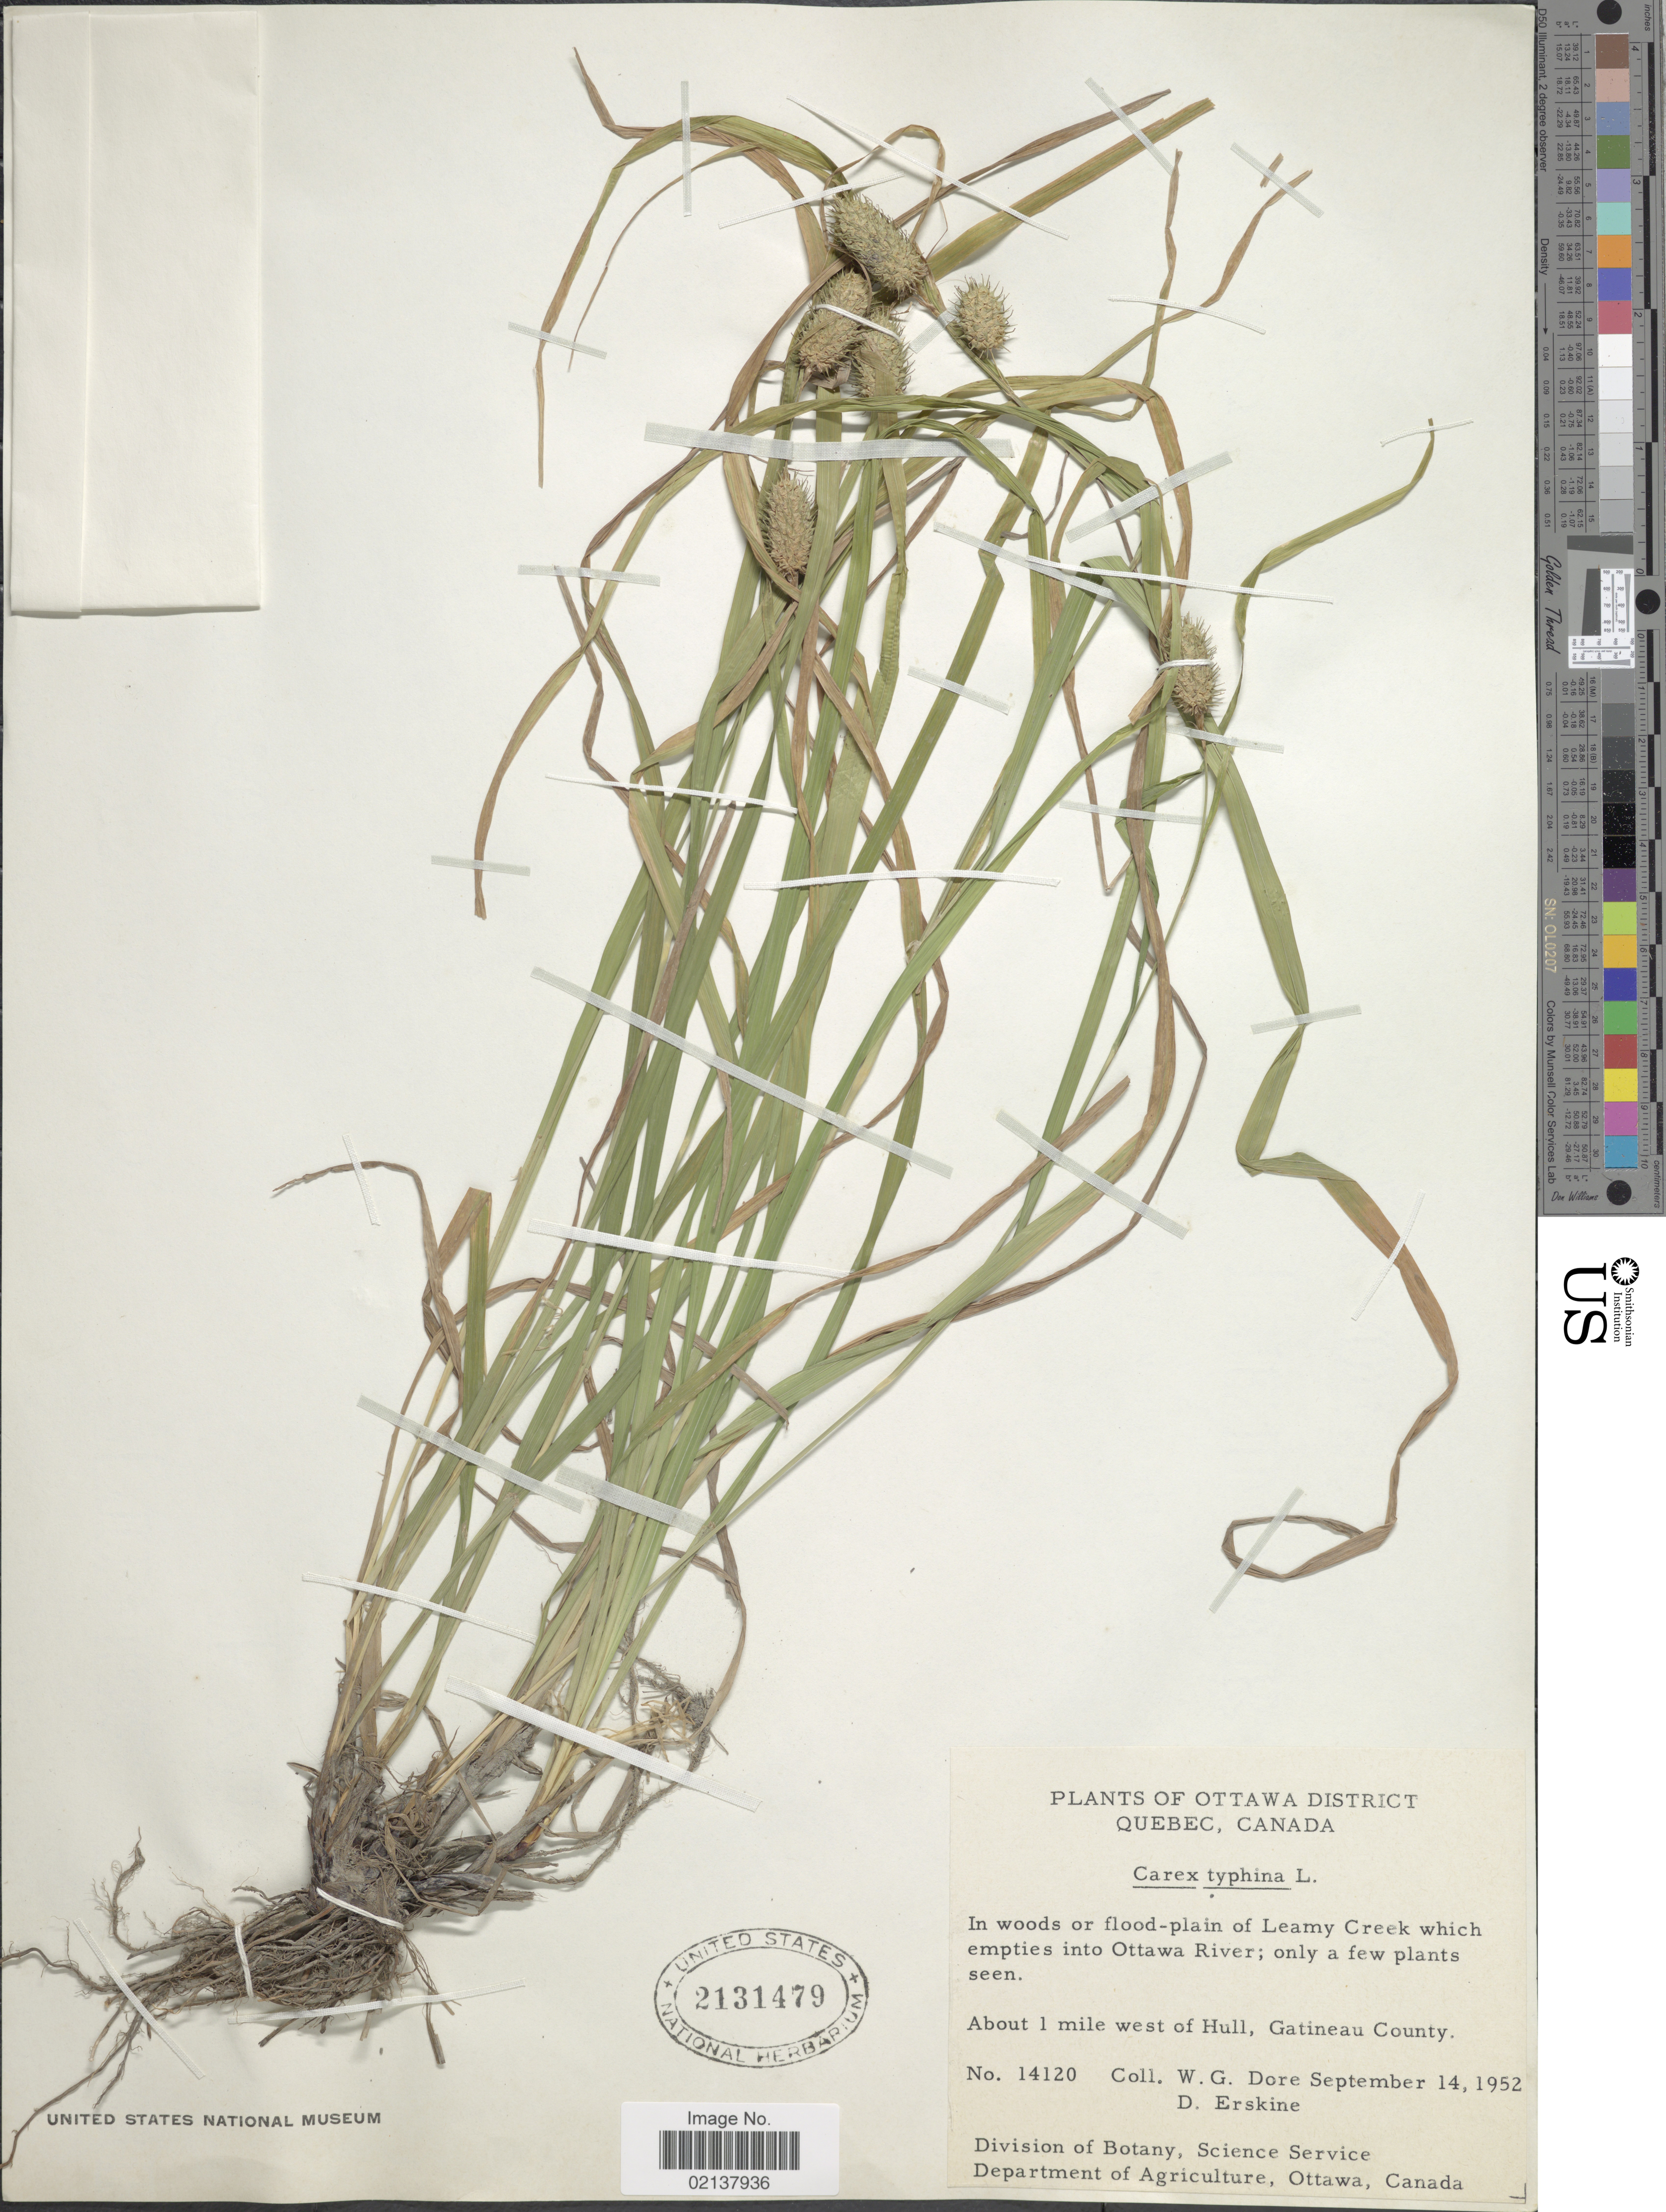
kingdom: Plantae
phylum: Tracheophyta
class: Liliopsida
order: Poales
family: Cyperaceae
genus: Carex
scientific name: Carex typhina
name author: Michx.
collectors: W. Dore & D. Erskine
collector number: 14120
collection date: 1952-09-14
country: Canada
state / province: Quebec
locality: Ottawa District, Quebec, Canada. About 1 mile west of Hull, Gatineau County. In woods or flood-plain of Leamy Creek which empties into Ottawa River.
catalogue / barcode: US 2131479